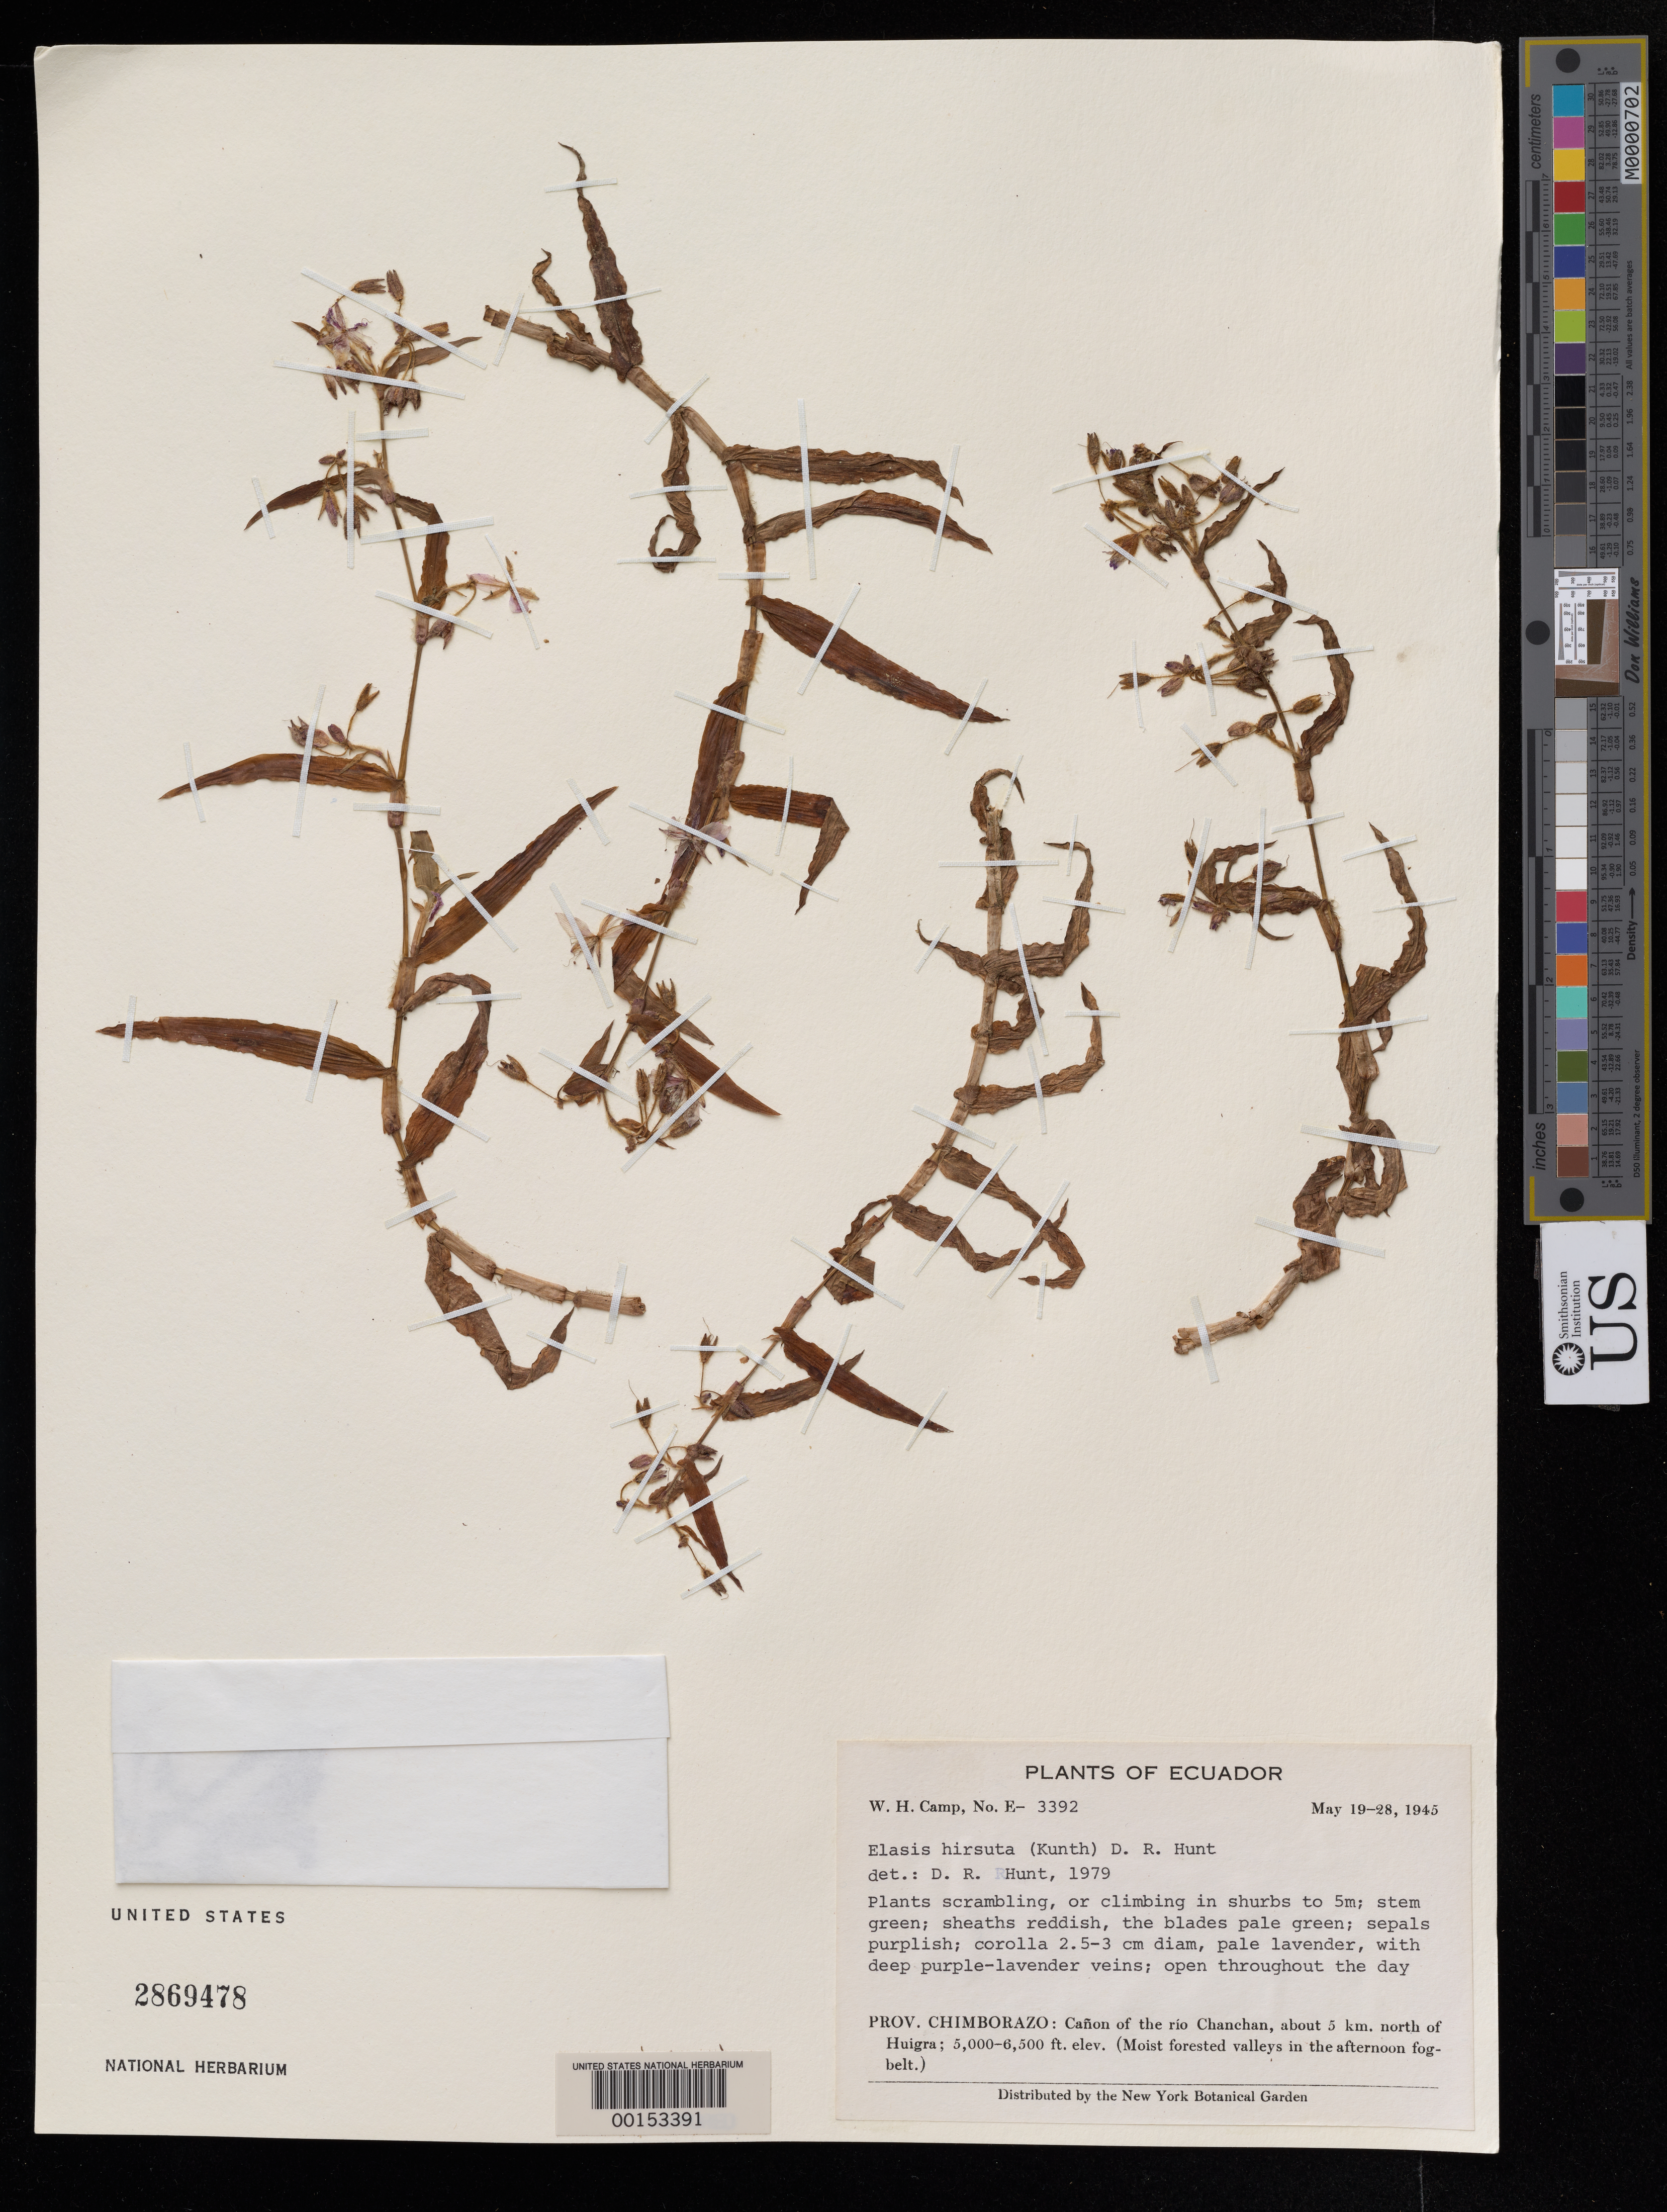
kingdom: Plantae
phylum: Tracheophyta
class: Liliopsida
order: Commelinales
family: Commelinaceae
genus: Elasis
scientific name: Elasis hirsuta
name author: (Kunth) D.R. Hunt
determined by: Hunt, D. R.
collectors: W. H. Camp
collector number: E-3392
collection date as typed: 19 May 1945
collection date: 1945-05-19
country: Ecuador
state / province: Chimborazo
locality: Rio Chanchan, N of Huigra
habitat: Moist, forested valleys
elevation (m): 5000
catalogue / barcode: US 2869478